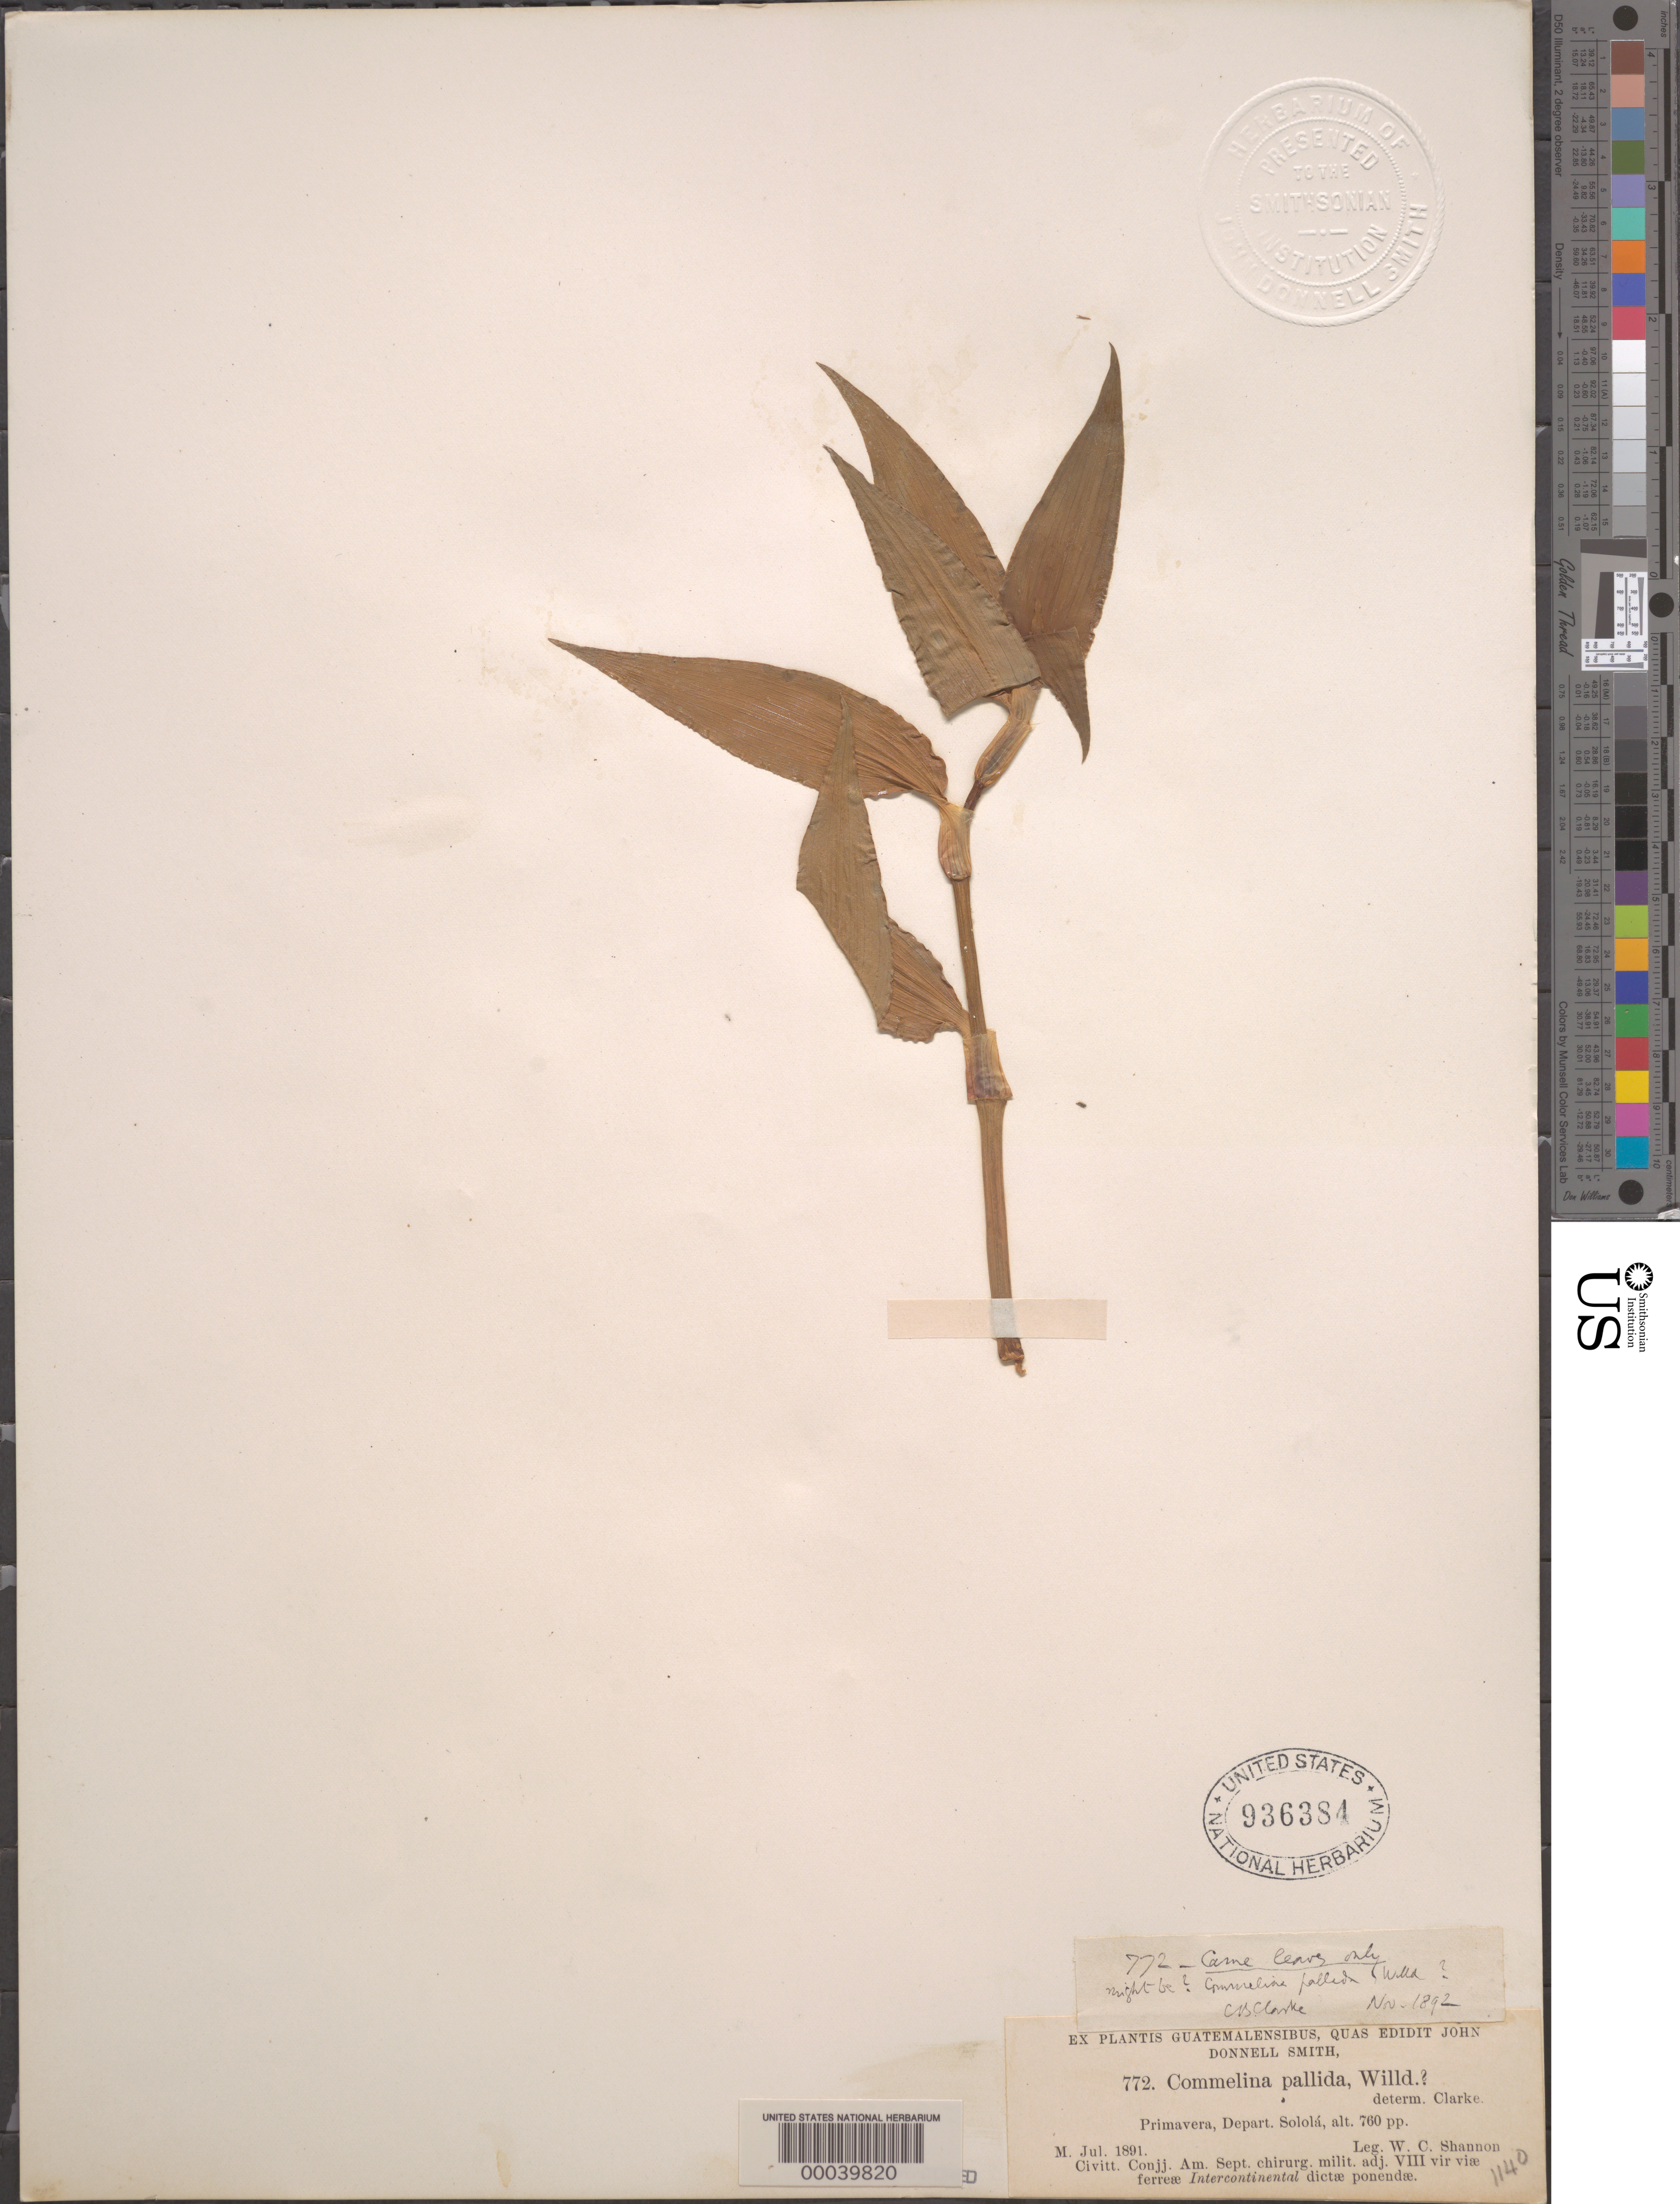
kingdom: Plantae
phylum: Tracheophyta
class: Liliopsida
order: Commelinales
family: Commelinaceae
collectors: W. C. Shannon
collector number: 772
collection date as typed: Jul 1891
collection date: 1891-07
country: Guatemala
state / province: Sololá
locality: Primavera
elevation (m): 232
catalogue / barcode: US 936384